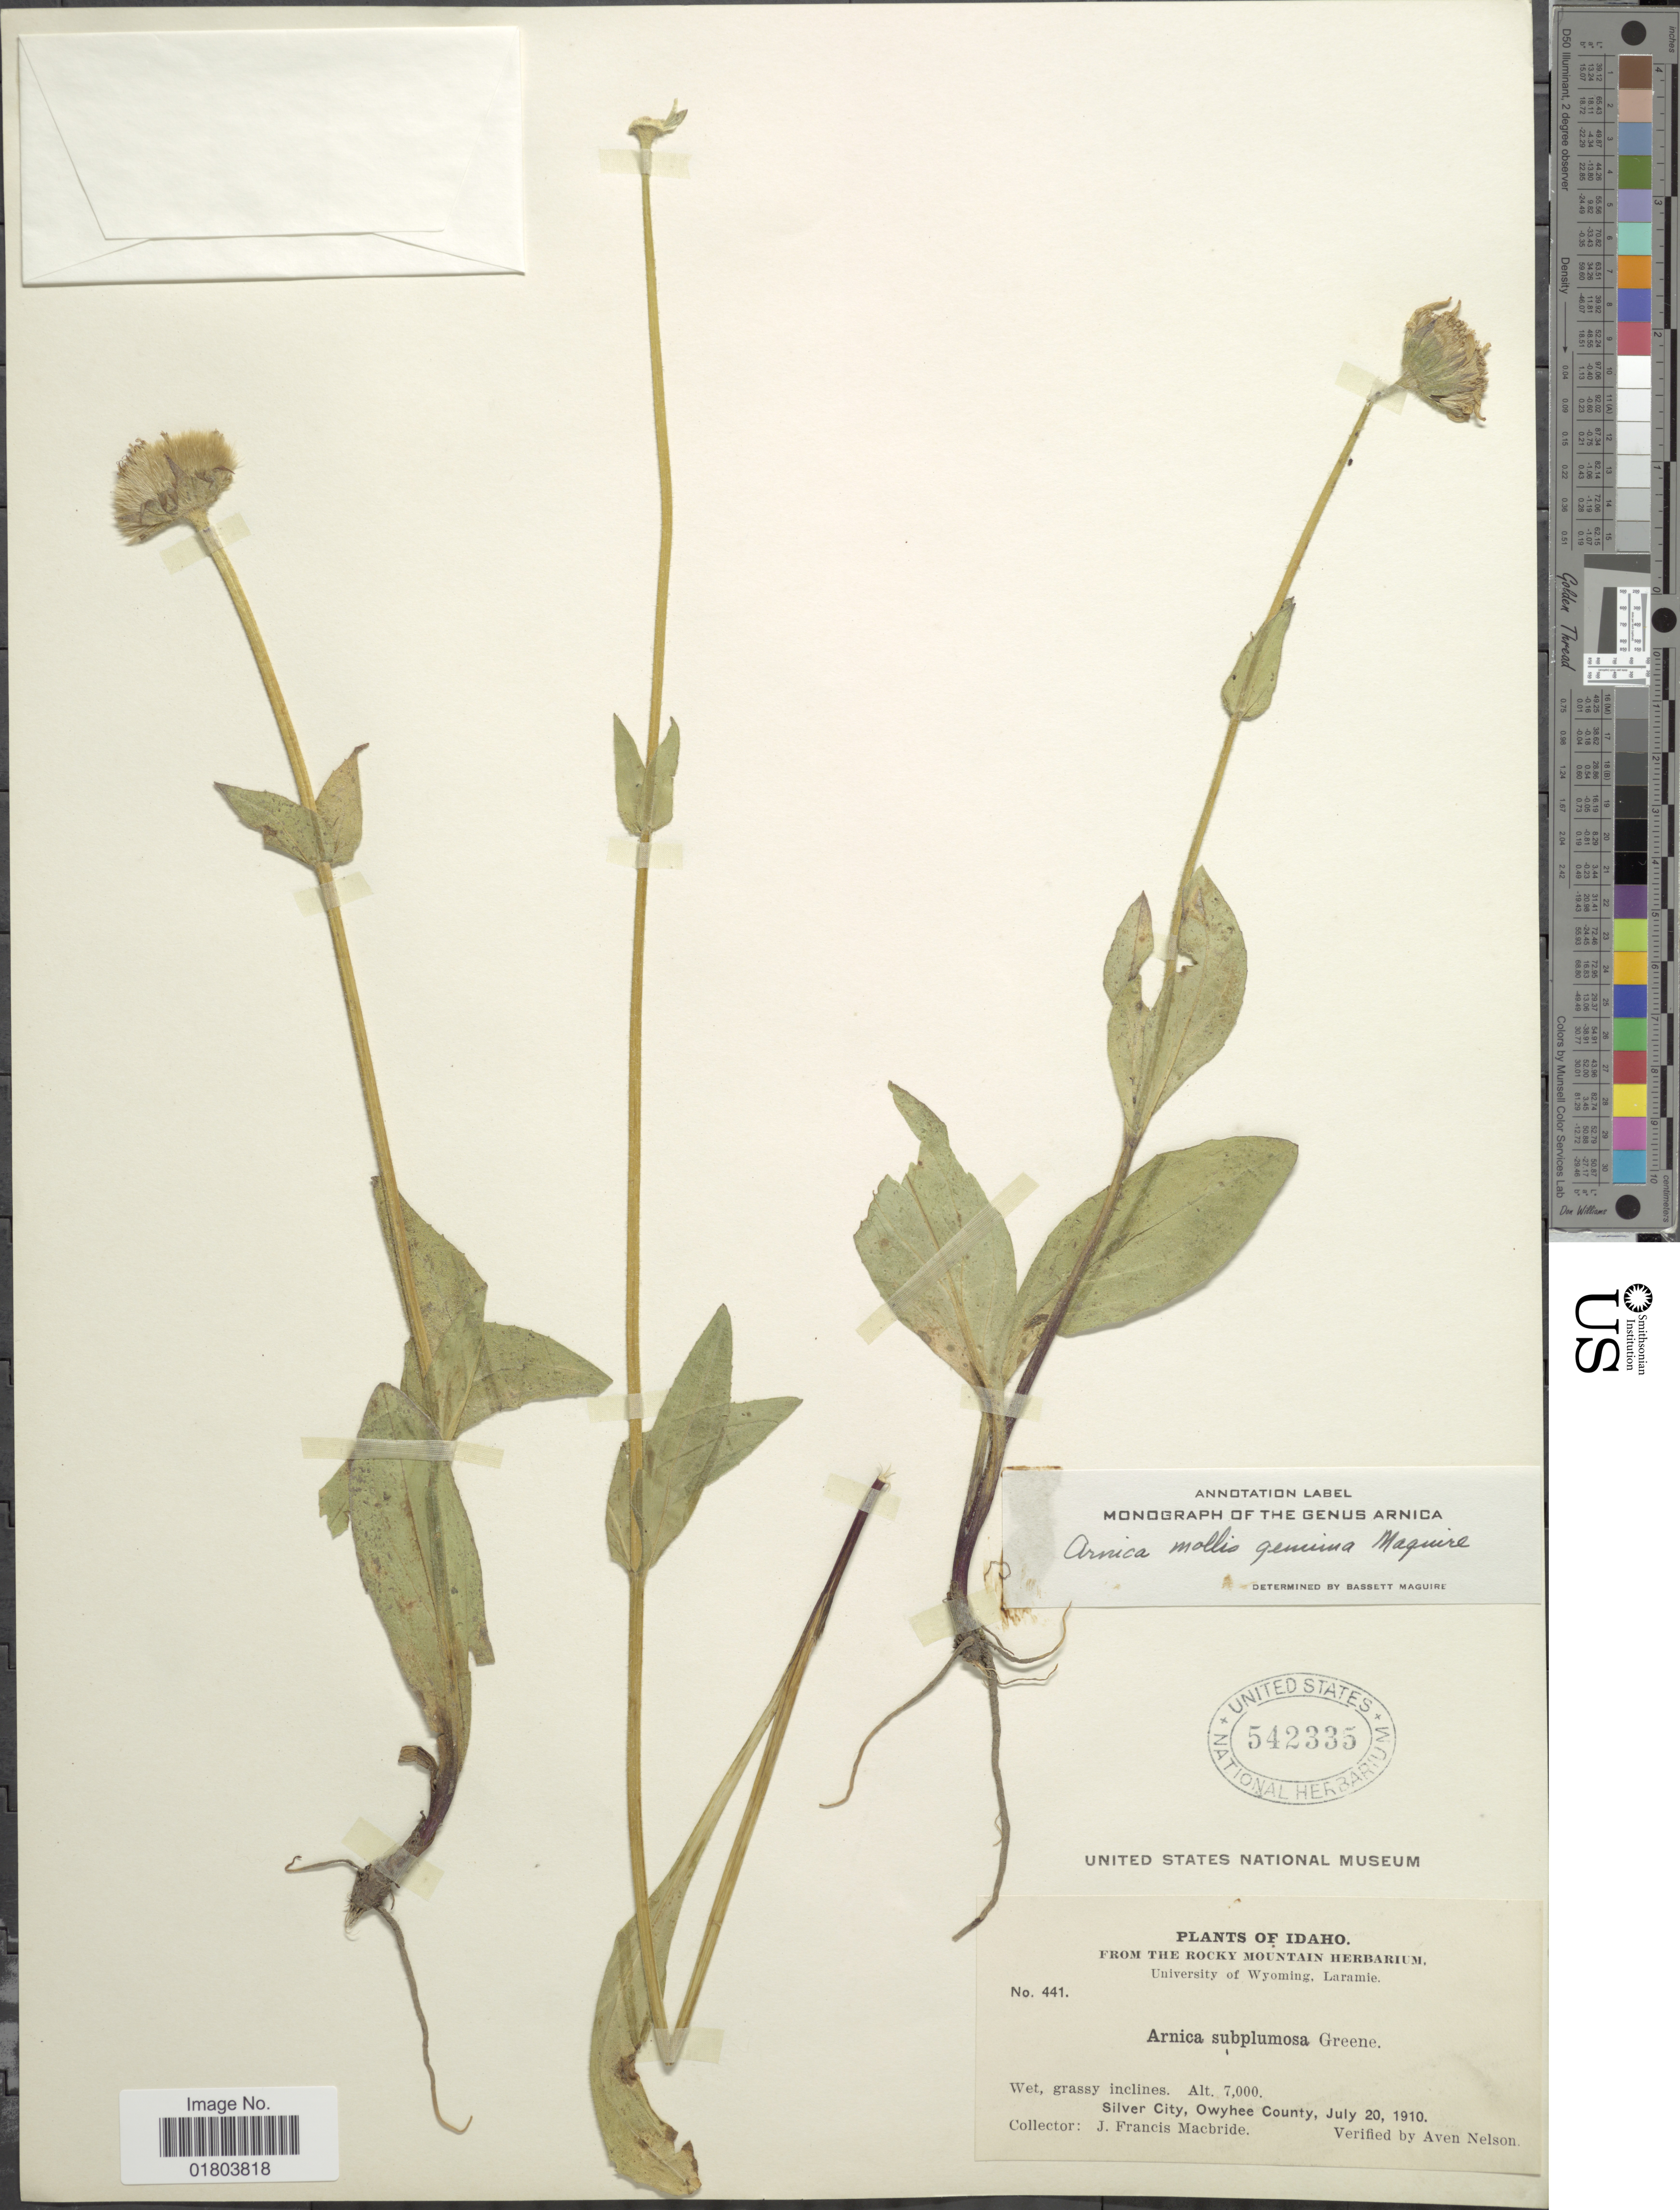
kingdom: Plantae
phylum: Tracheophyta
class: Magnoliopsida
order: Asterales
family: Asteraceae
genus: Arnica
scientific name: Arnica mollis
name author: Hook.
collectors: J. F. Macbride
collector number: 441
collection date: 1910-07-20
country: United States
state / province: Idaho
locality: Wet, grassy inclines, Silver City, Owyhee County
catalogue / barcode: US 542335